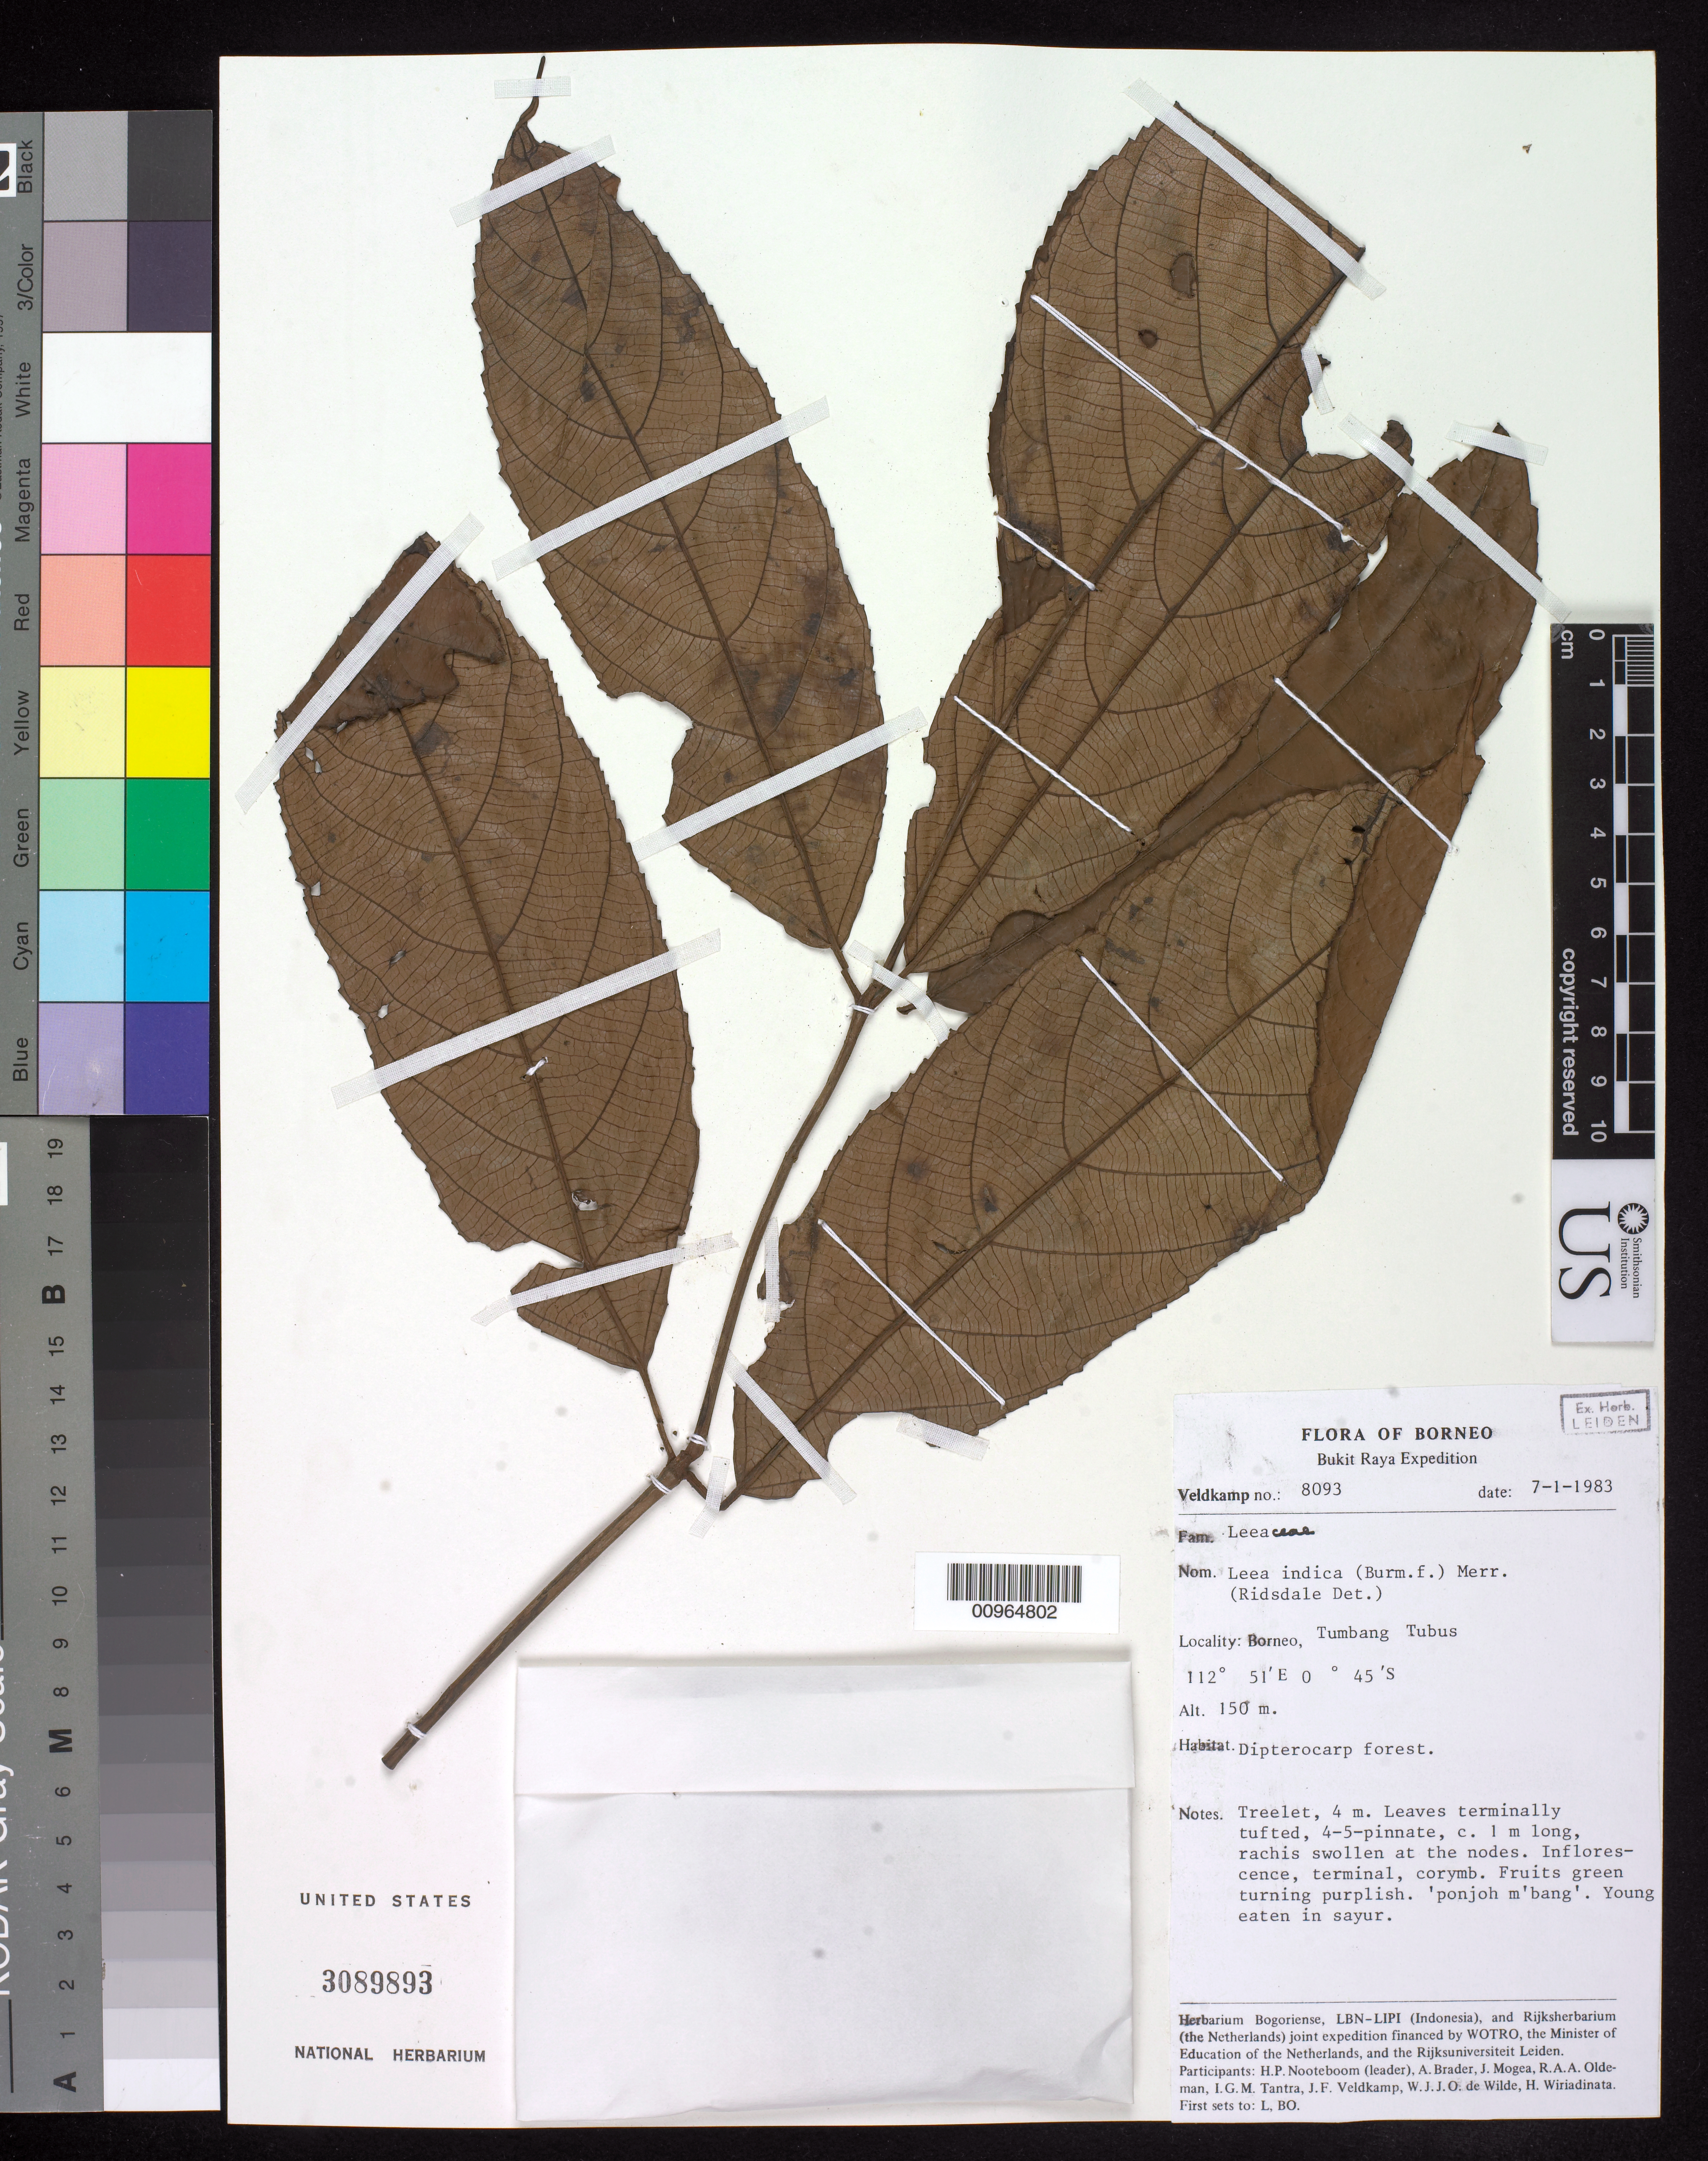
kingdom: Plantae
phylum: Tracheophyta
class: Magnoliopsida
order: Vitales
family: Vitaceae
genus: Leea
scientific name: Leea indica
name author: (Burm. f.) Merr.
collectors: H. P. Nooteboom, R. Oldeman, J. F. Veldkamp, W. J. de Wilde & H. Wiriadinata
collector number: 8093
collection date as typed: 07 Jul 1983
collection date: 1983-07-07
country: Indonesia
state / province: Kalimantan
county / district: Kalimantan Tengah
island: Borneo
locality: Tumbang Tubus; dipterocarp forest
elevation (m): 150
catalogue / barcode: US 3089893